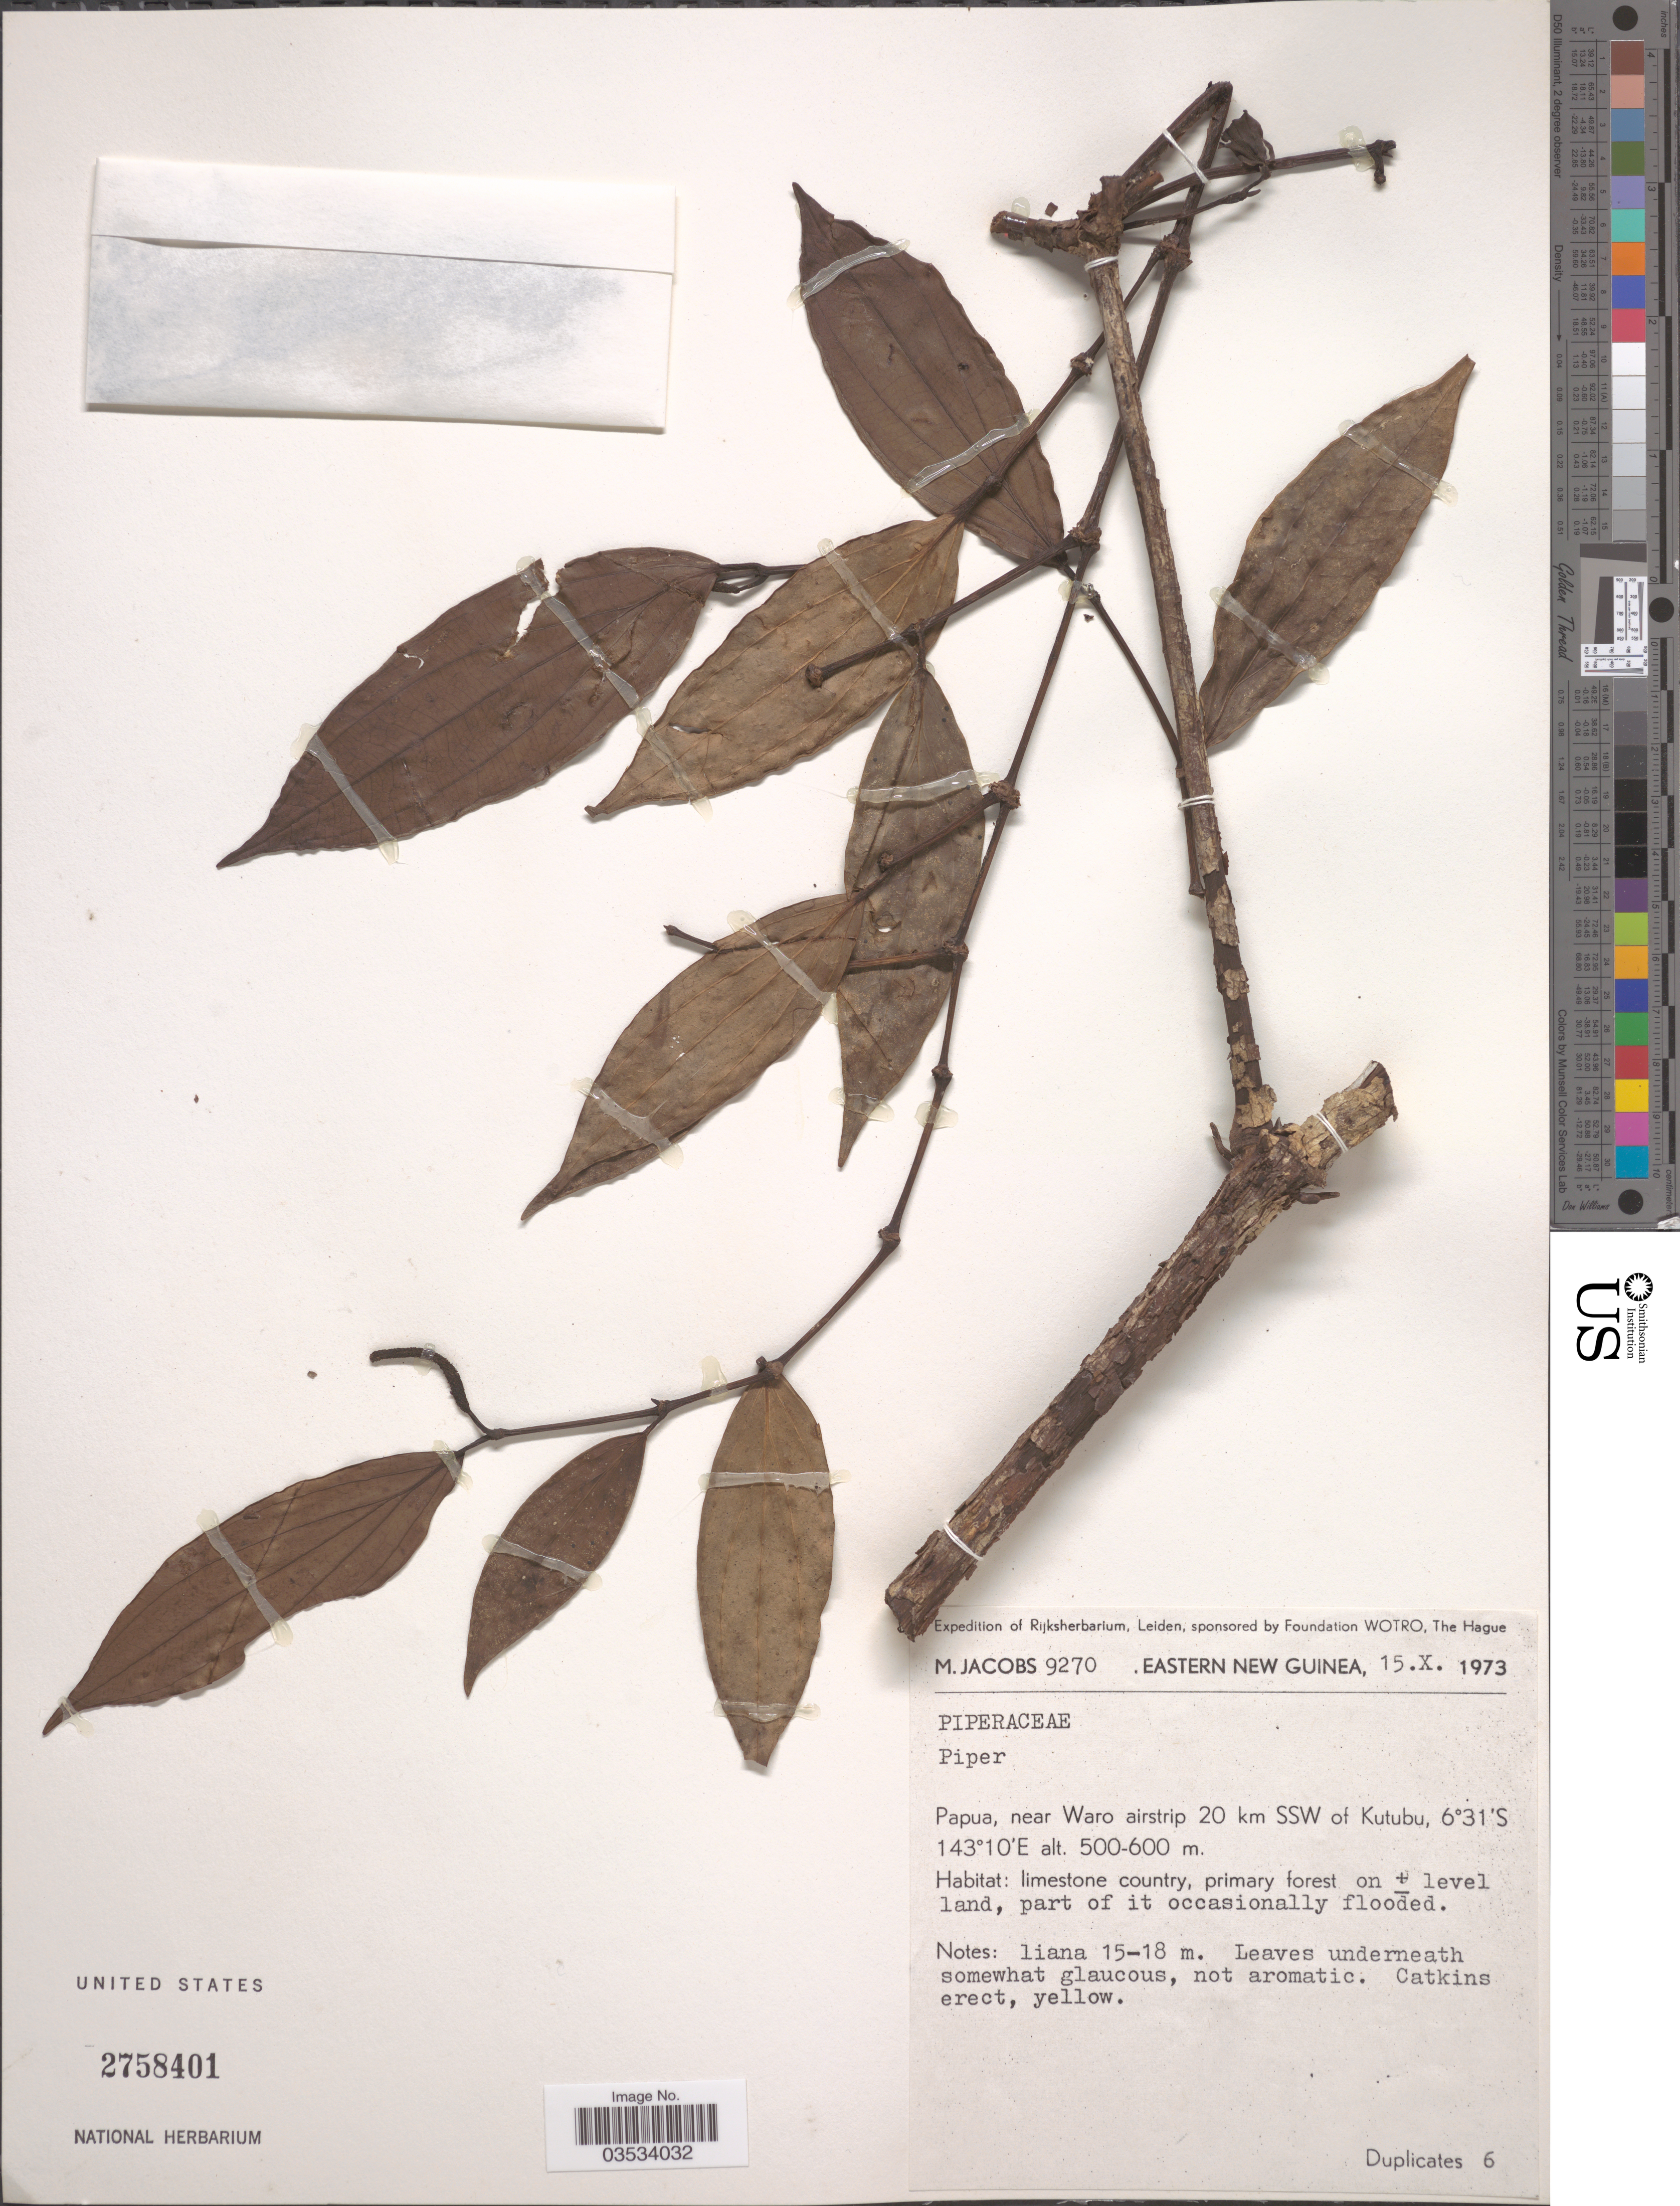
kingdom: Plantae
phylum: Tracheophyta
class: Magnoliopsida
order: Piperales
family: Piperaceae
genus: Piper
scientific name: Piper sp.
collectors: M. Jacobs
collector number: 9270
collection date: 1973-10-15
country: Papua New Guinea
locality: Eastern New Guinea. Papua, near Waro airstrip 20 km SSW of Kutubu.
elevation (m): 500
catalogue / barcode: US 2758401